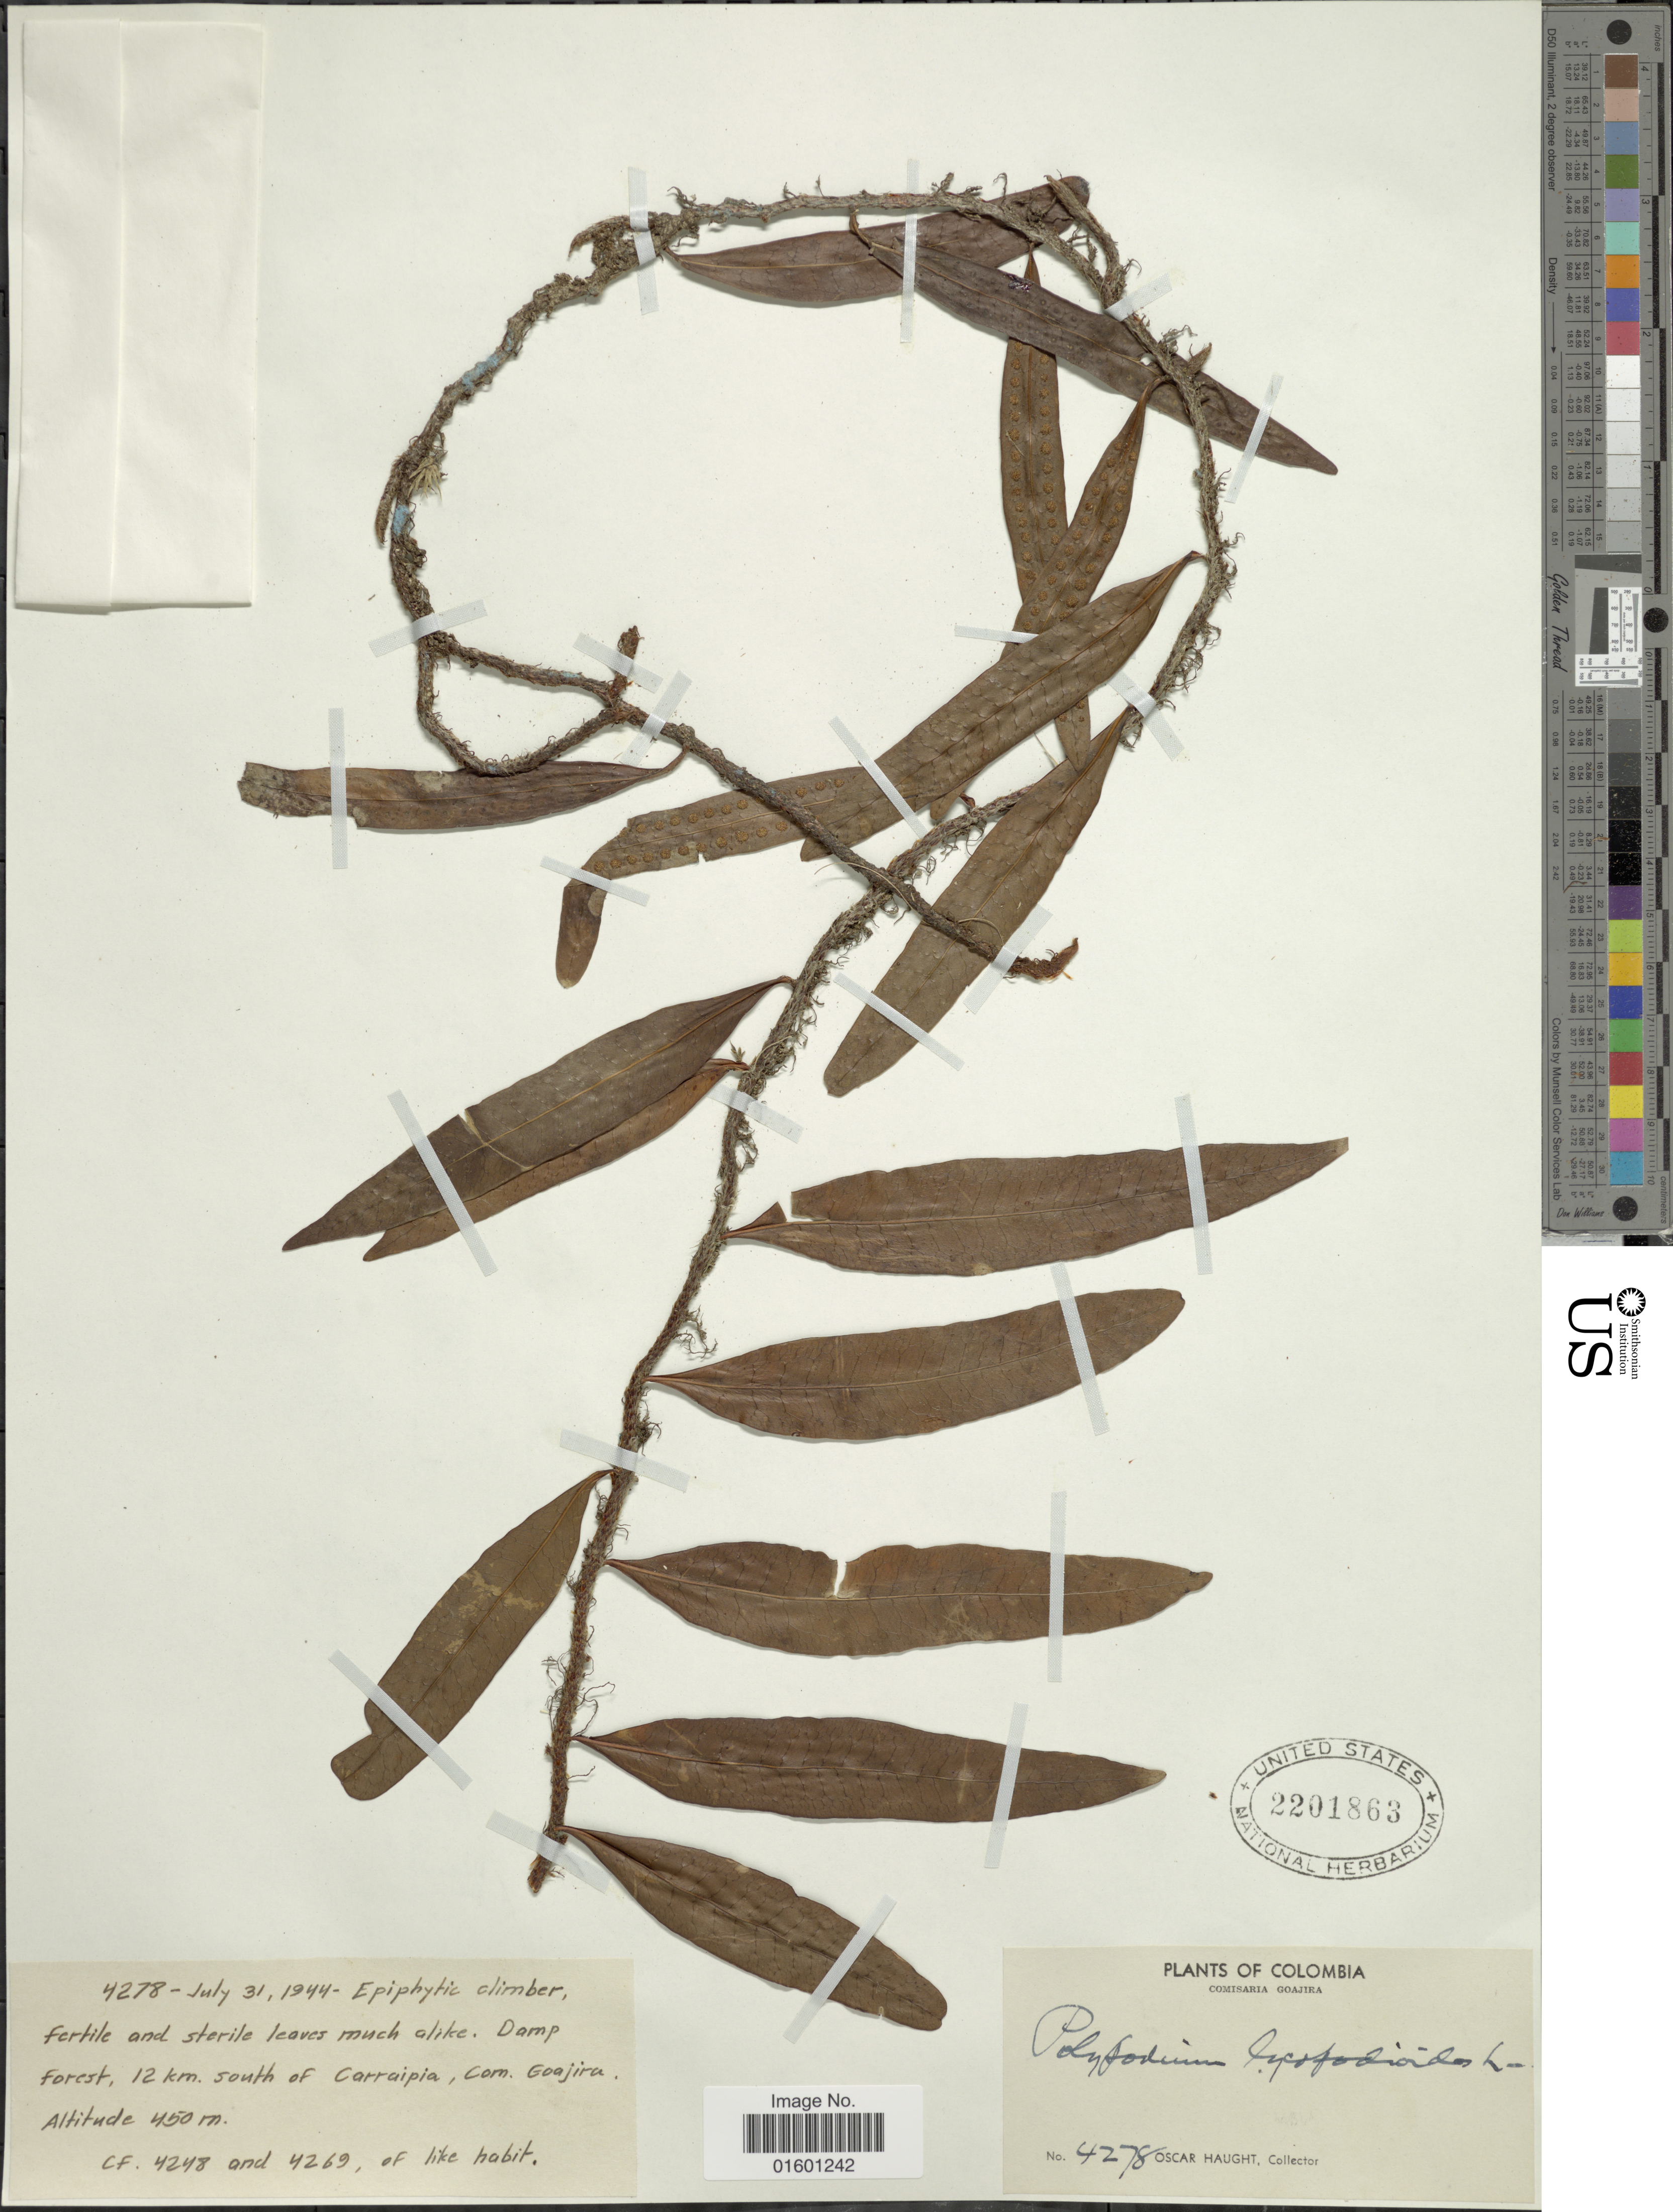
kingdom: Plantae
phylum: Tracheophyta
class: Polypodiopsida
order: Polypodiales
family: Polypodiaceae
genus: Microgramma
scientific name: Microgramma lycopodioides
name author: (L.) Copel.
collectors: O. L. Haught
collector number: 4278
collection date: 1944-07-31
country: Colombia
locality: Comisaria Gojira, Damp forest, 12 km. south of Carraipia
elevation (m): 450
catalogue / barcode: US 2201863